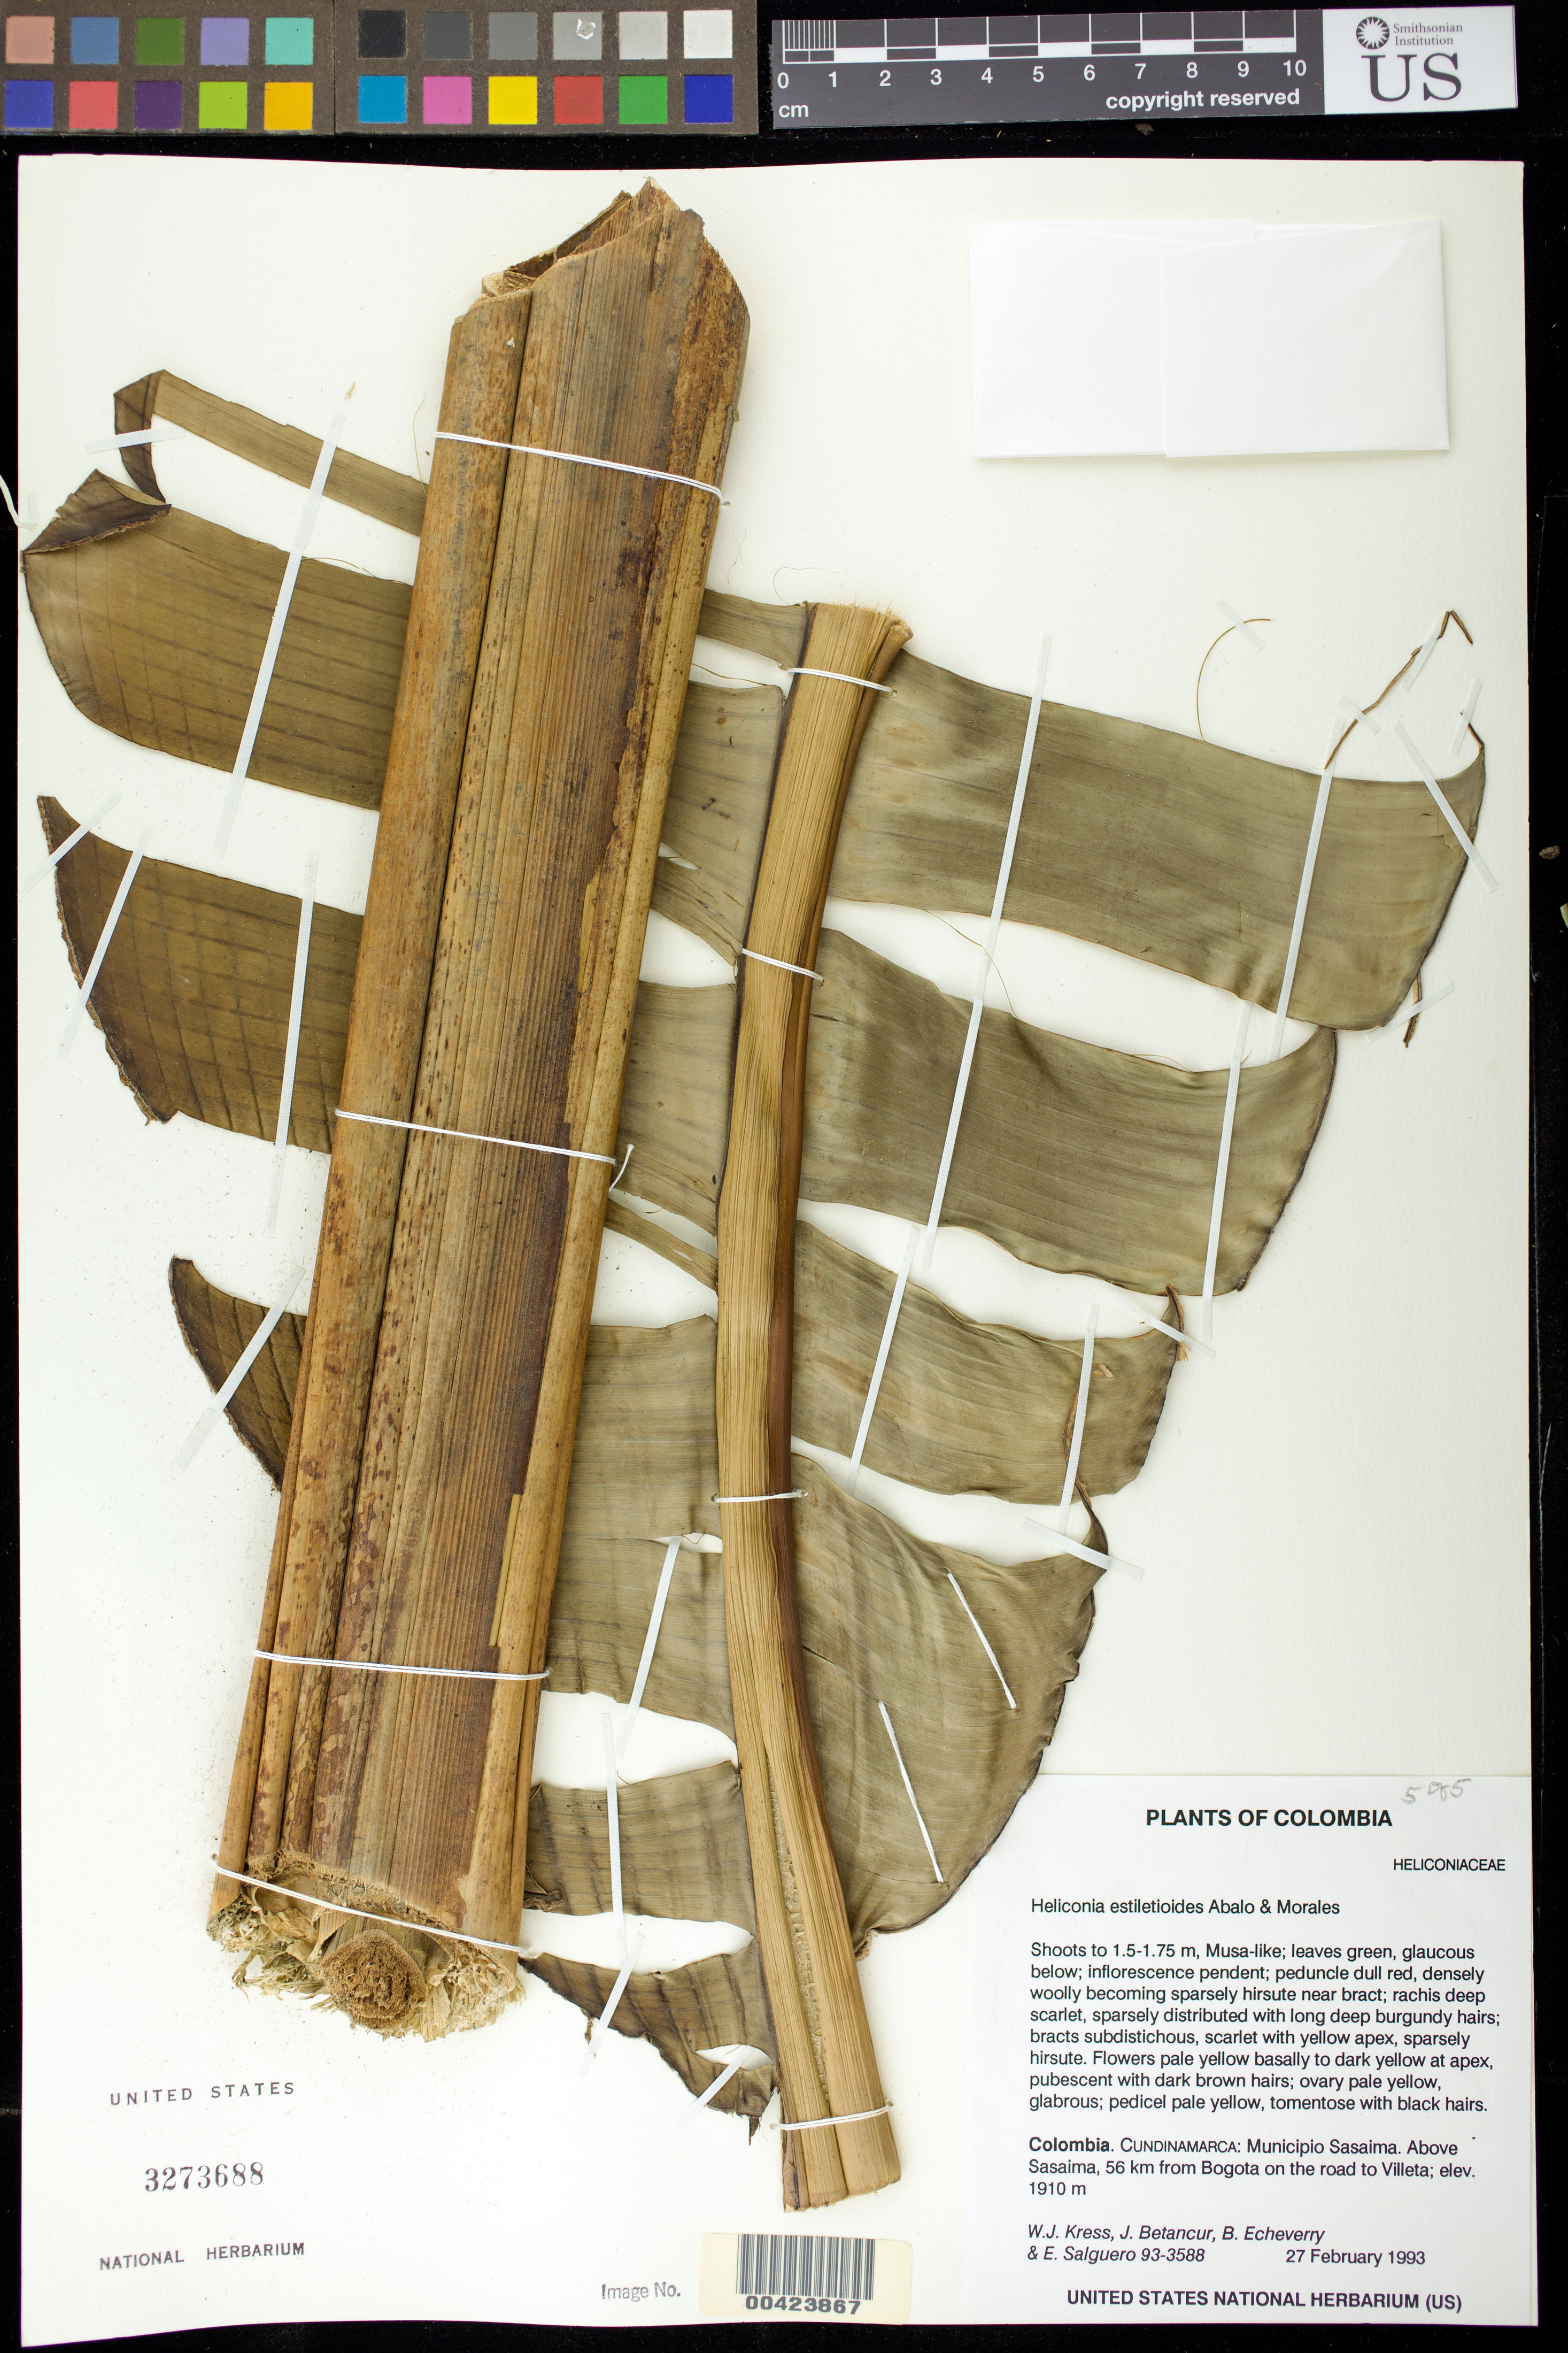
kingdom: Plantae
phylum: Tracheophyta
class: Liliopsida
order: Zingiberales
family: Heliconiaceae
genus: Heliconia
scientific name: Heliconia estiletioides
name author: Abalo & G. Morales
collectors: W. J. Kress, J. C. Betancur, B. Echeverry & E. Salguero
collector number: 93-3588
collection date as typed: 27 Feb 1993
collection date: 1993-02-27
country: Colombia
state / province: Cundinamarca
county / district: Sasaima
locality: Sasaima, above; 56 km from Bogota on road to Villeta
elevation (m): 1910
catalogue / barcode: US 3273688